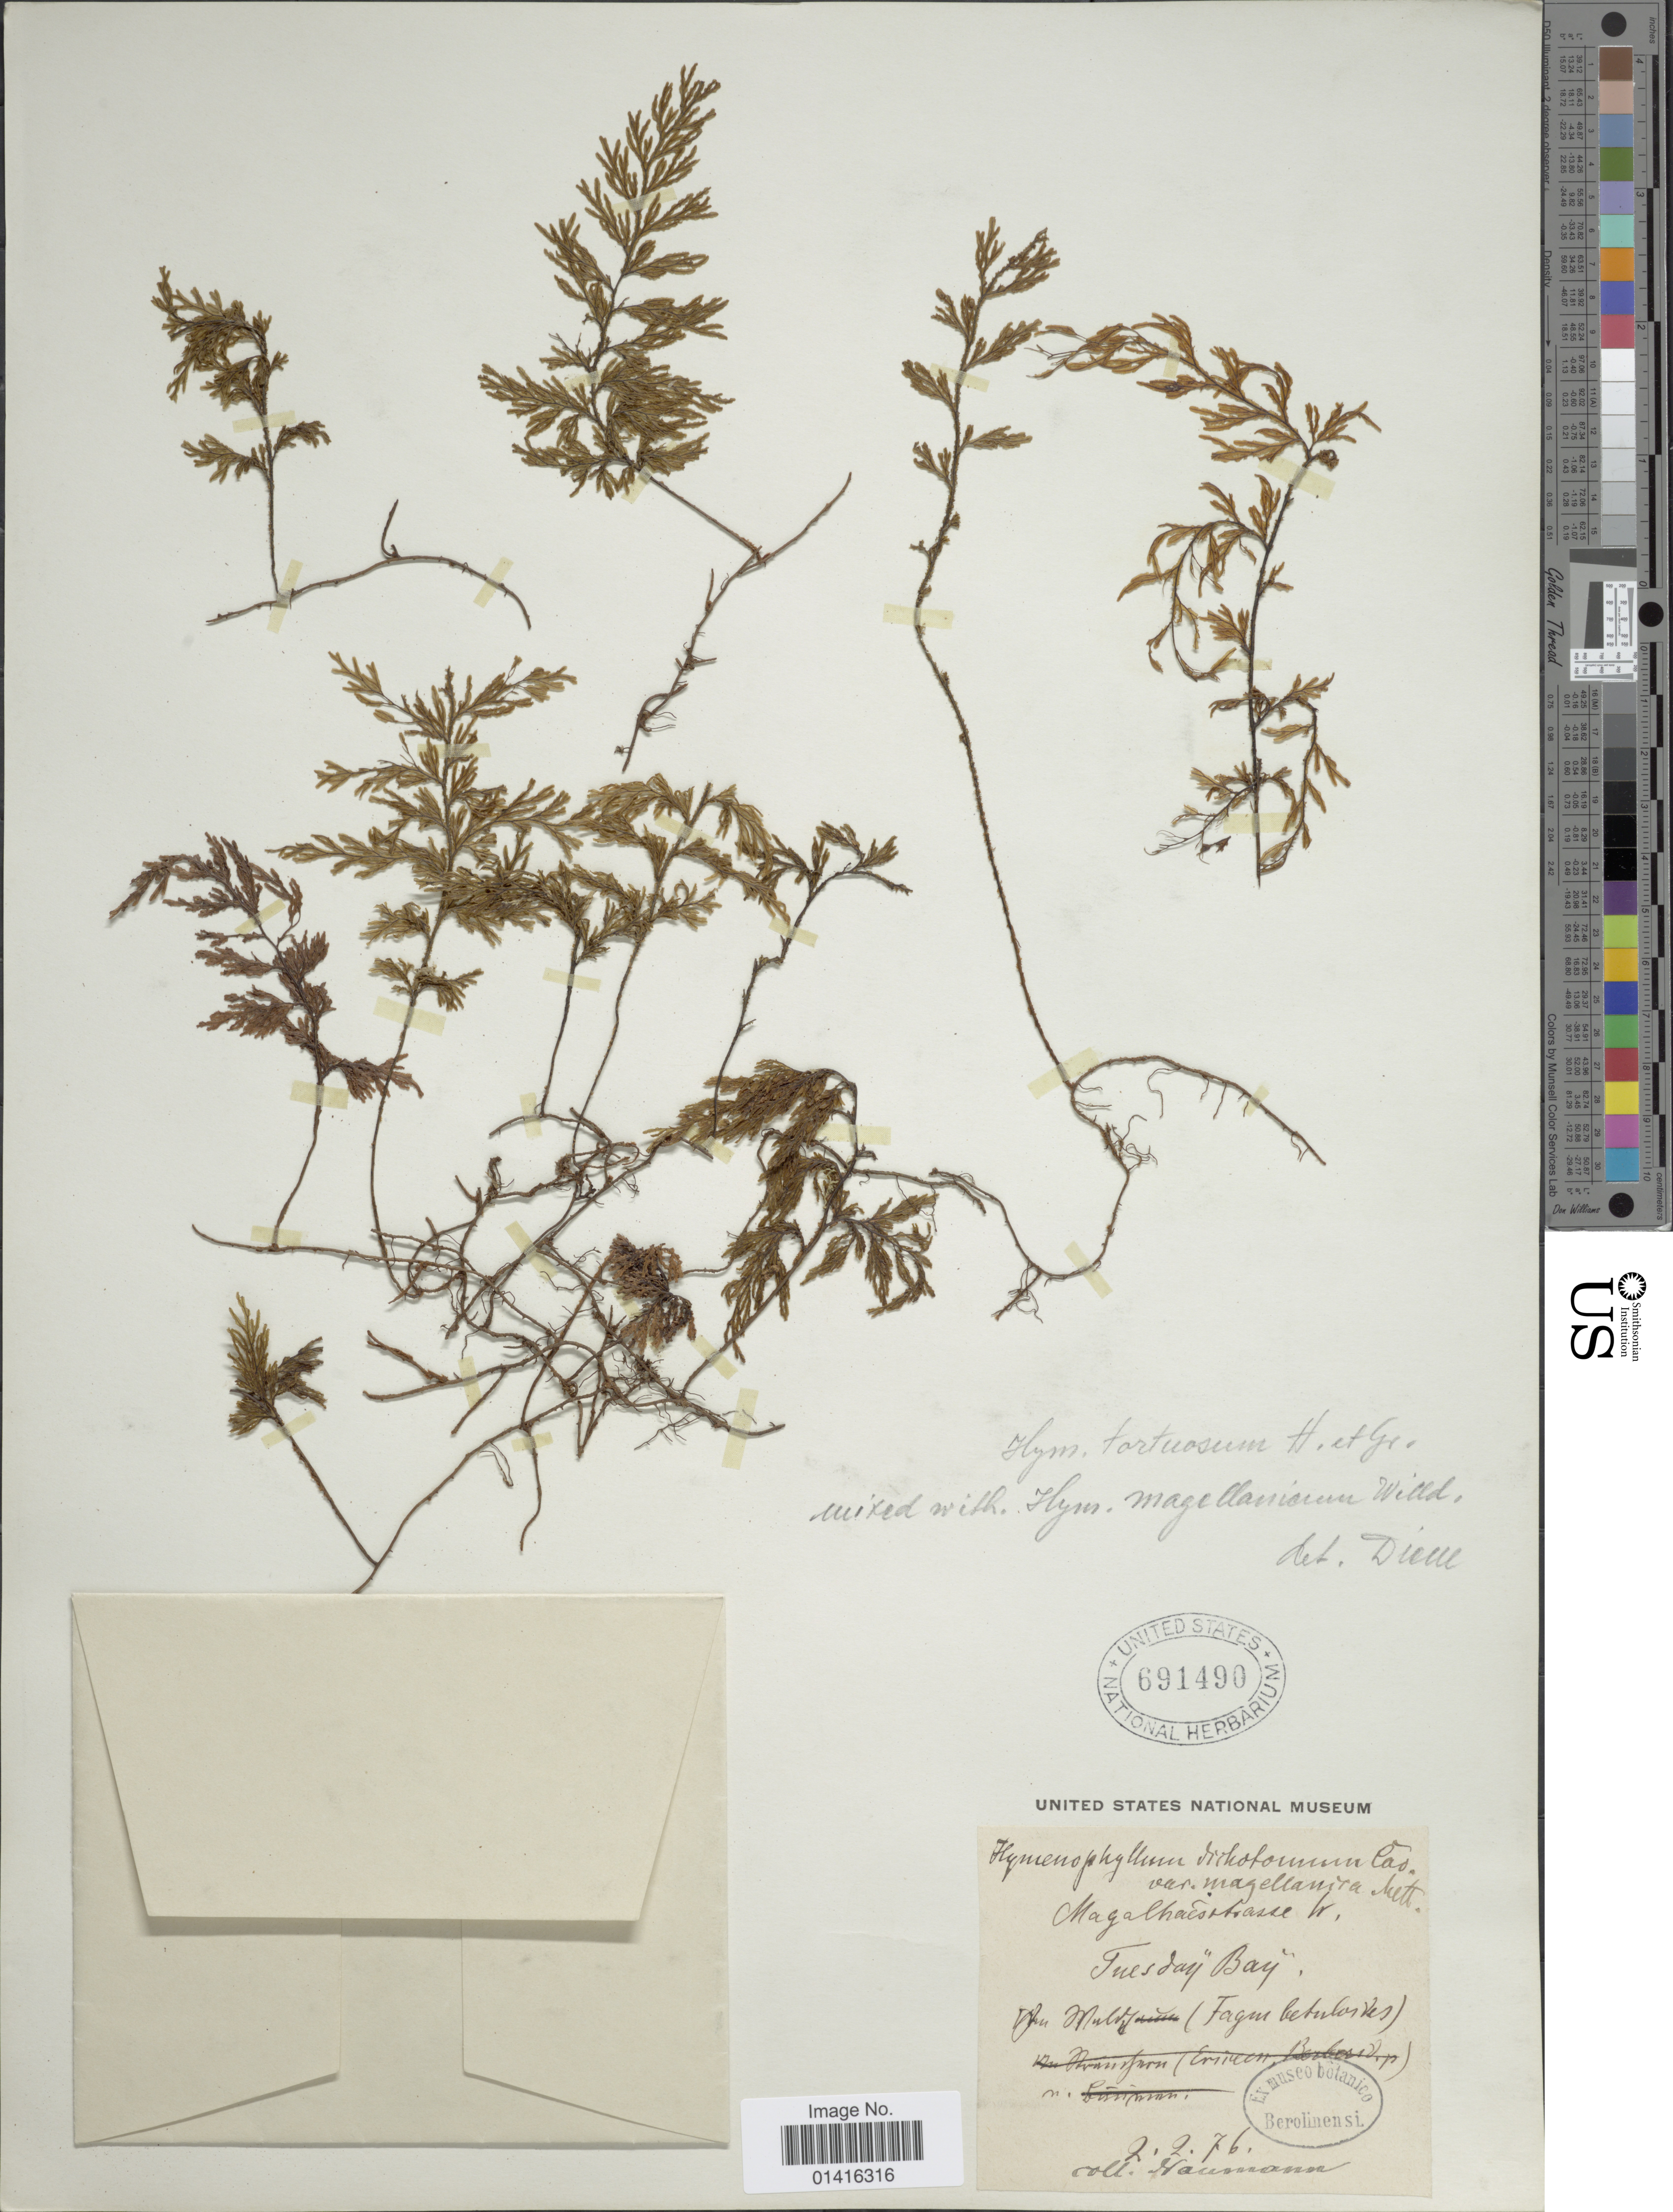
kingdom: Plantae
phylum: Tracheophyta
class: Polypodiopsida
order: Hymenophyllales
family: Hymenophyllaceae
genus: Hymenophyllum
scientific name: Hymenophyllum magellanicum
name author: Willd. ex Kunze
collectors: -. Naumann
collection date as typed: Transcribed d/m/y: 2/2/76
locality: Tuesday "Bay", [illegible text] (Fagus betulos Ves). [interpreted]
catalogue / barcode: US 691490